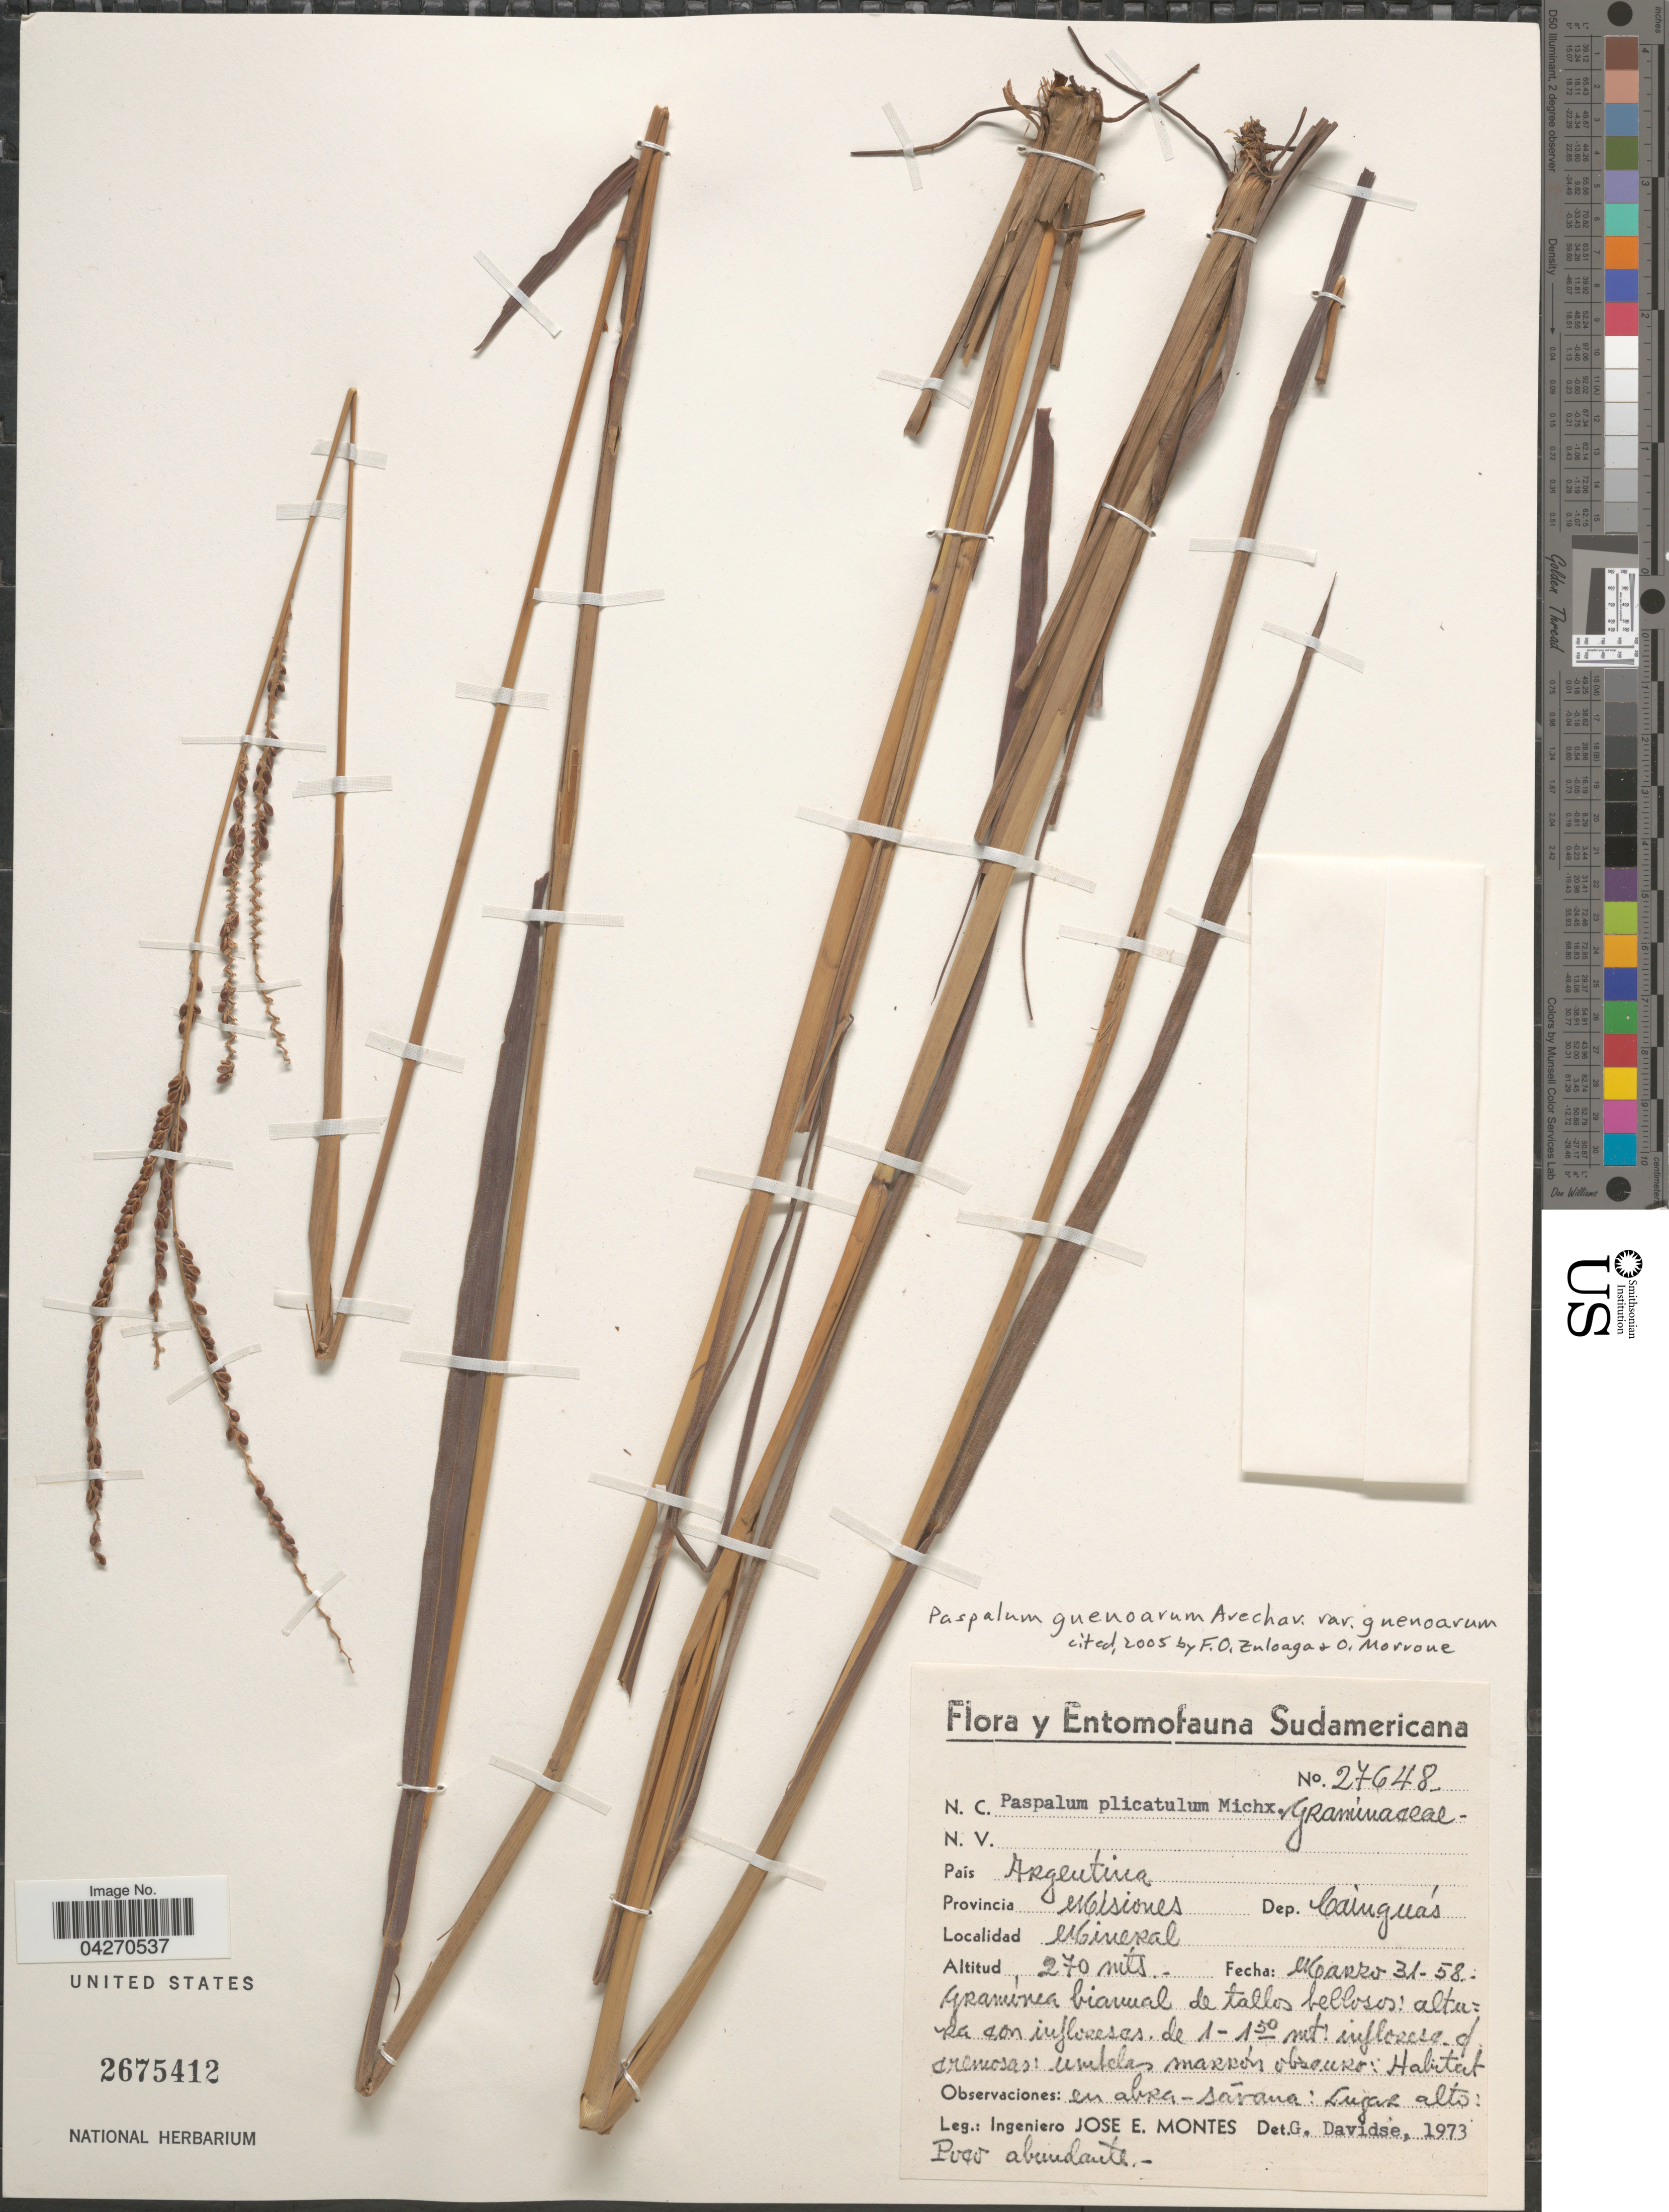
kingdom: Plantae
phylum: Tracheophyta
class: Liliopsida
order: Poales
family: Poaceae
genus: Paspalum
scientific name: Paspalum guenoarum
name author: Arechav.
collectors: J. E. Montes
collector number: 27648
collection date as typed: Transcribed d/m/y: 31/3/58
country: Argentina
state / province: Misiones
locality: Dep. Cainguás. Mineral.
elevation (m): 270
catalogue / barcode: US 2675412